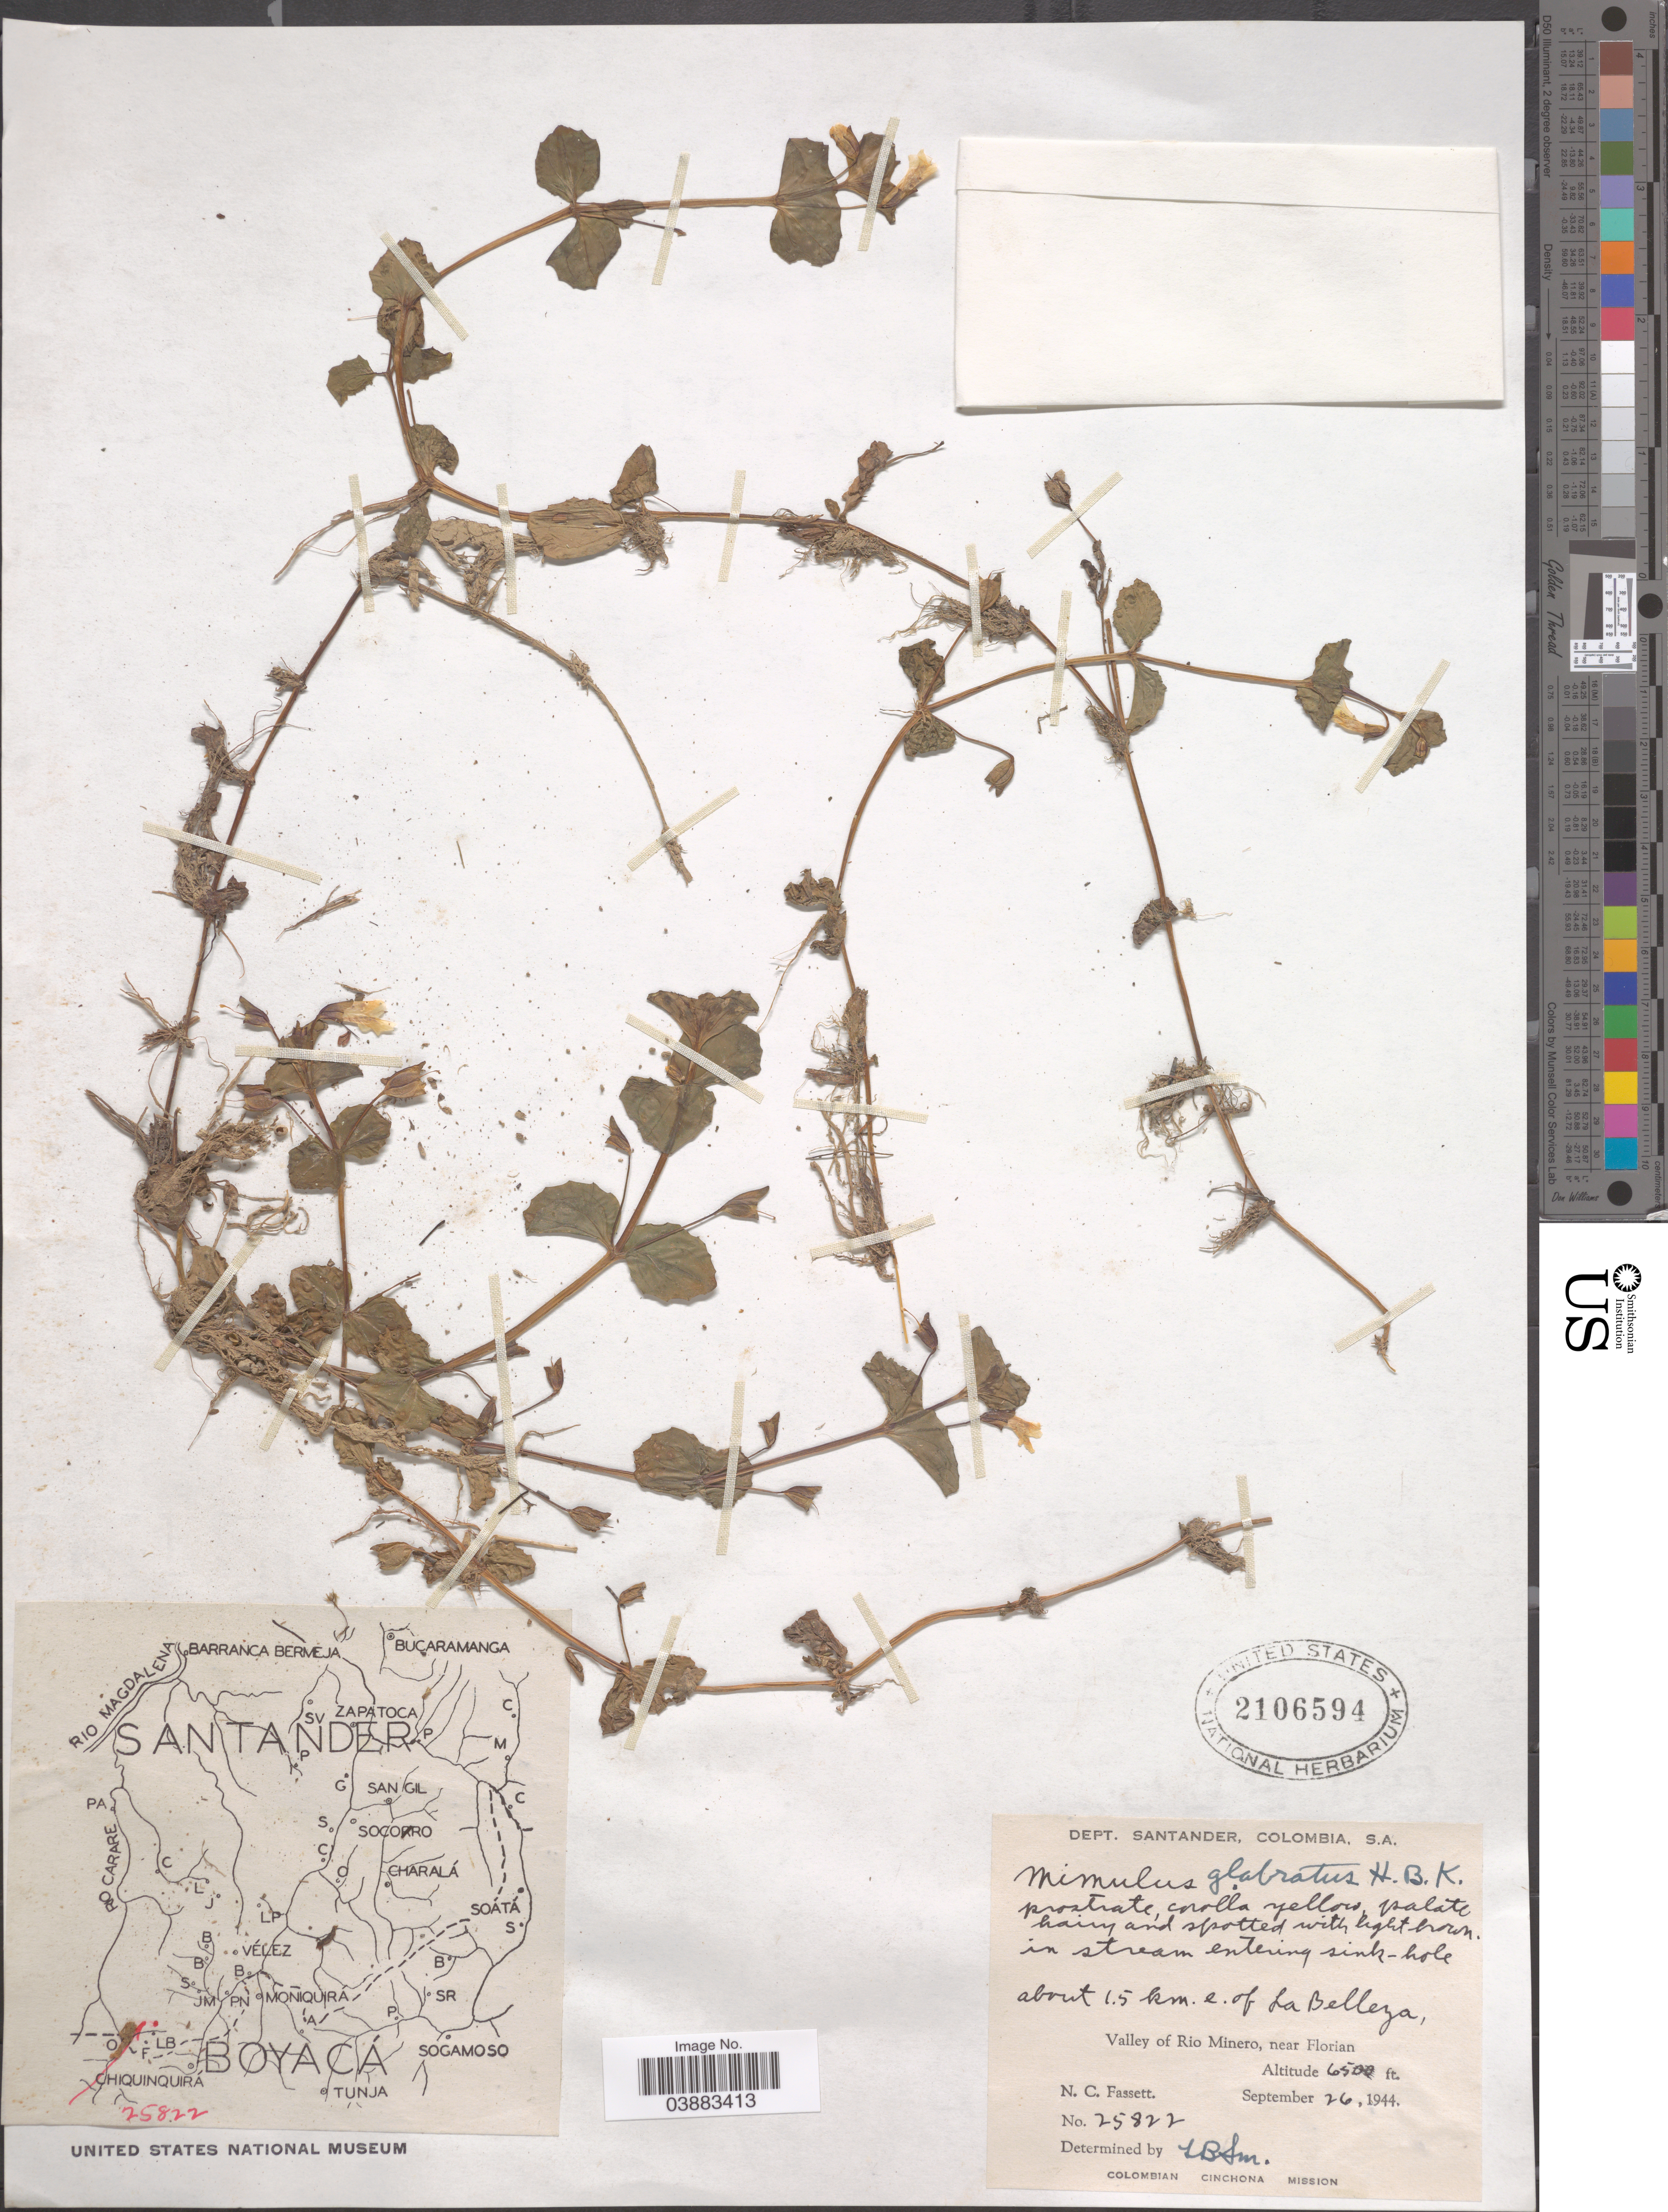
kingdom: Plantae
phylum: Tracheophyta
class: Magnoliopsida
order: Lamiales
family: Phrymaceae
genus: Mimulus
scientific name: Mimulus glabratus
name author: Kunth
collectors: N. C. Fassett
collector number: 25822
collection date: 1944-09-26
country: Colombia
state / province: Santander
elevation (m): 1981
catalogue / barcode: US 2106594